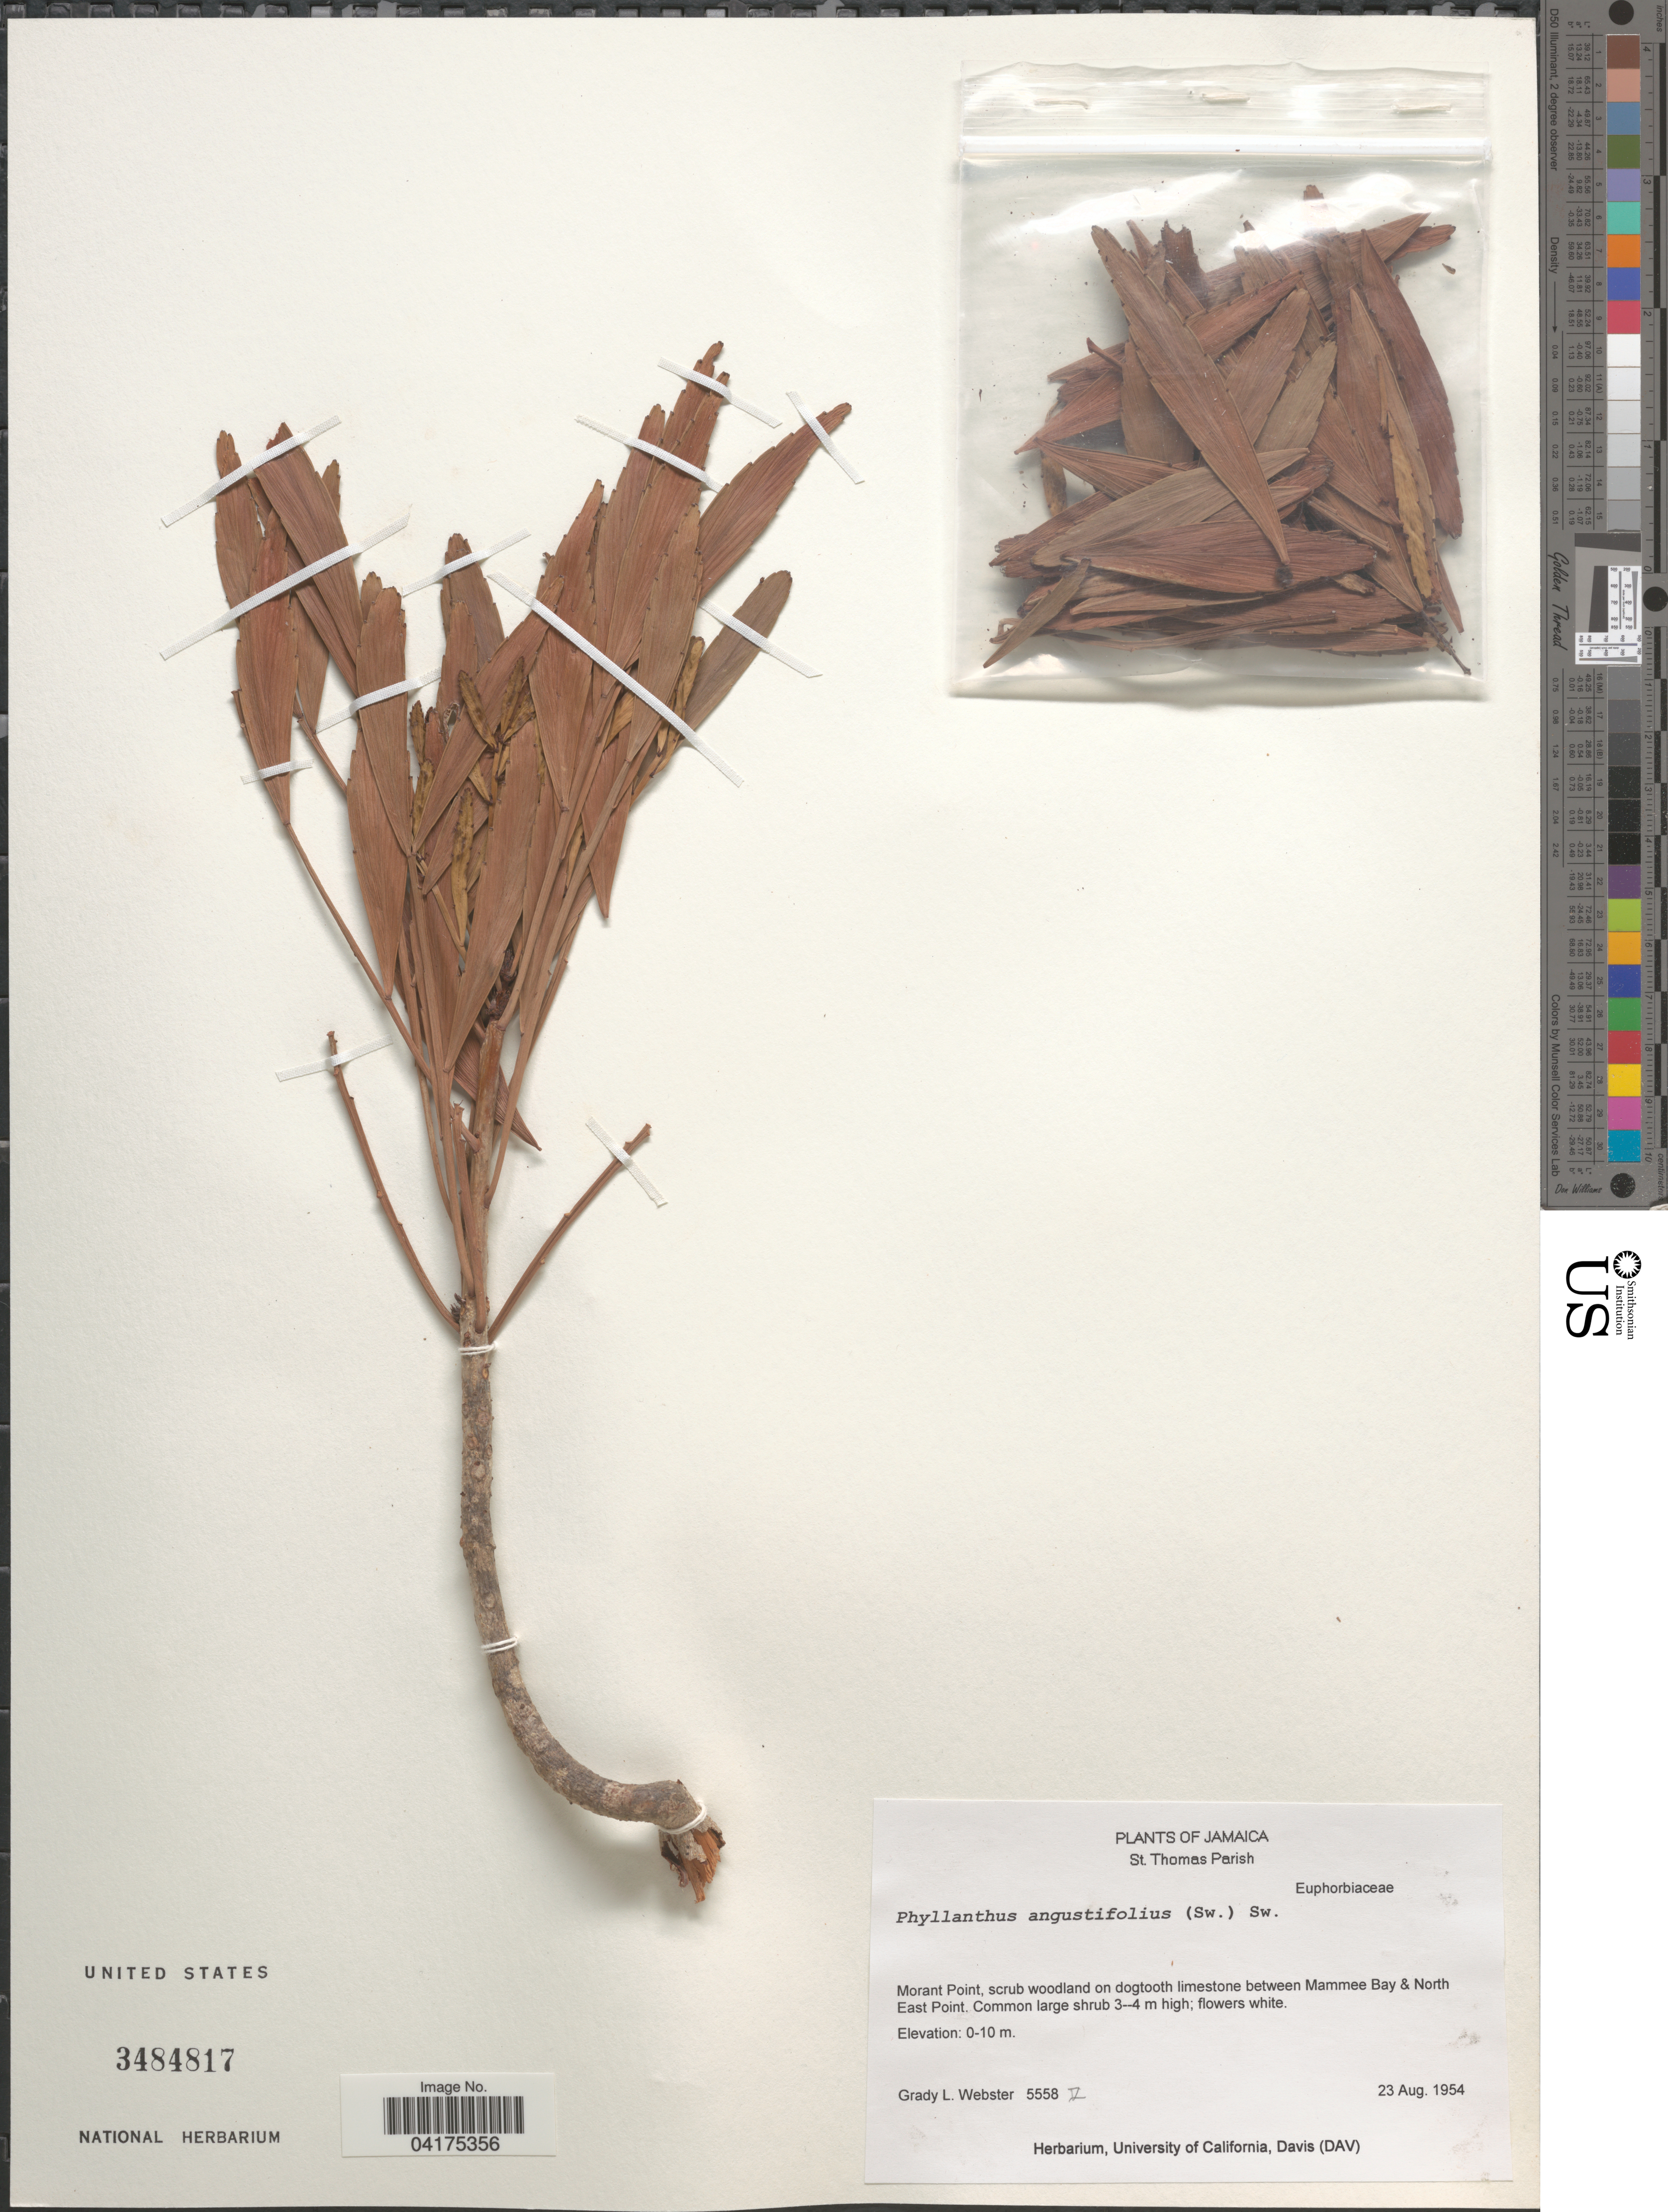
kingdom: Plantae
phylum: Tracheophyta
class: Magnoliopsida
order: Malpighiales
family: Phyllanthaceae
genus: Phyllanthus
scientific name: Phyllanthus angustifolius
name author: (Sw.) Sw.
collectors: G. L. Webster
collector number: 5558V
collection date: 1954-08-23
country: Jamaica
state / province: Saint Thomas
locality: St. Thomas Parish. Morant Point, scrub woodland on dogtooth limestone between Mammee Bay & North East Point.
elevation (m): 0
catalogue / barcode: US 3484817